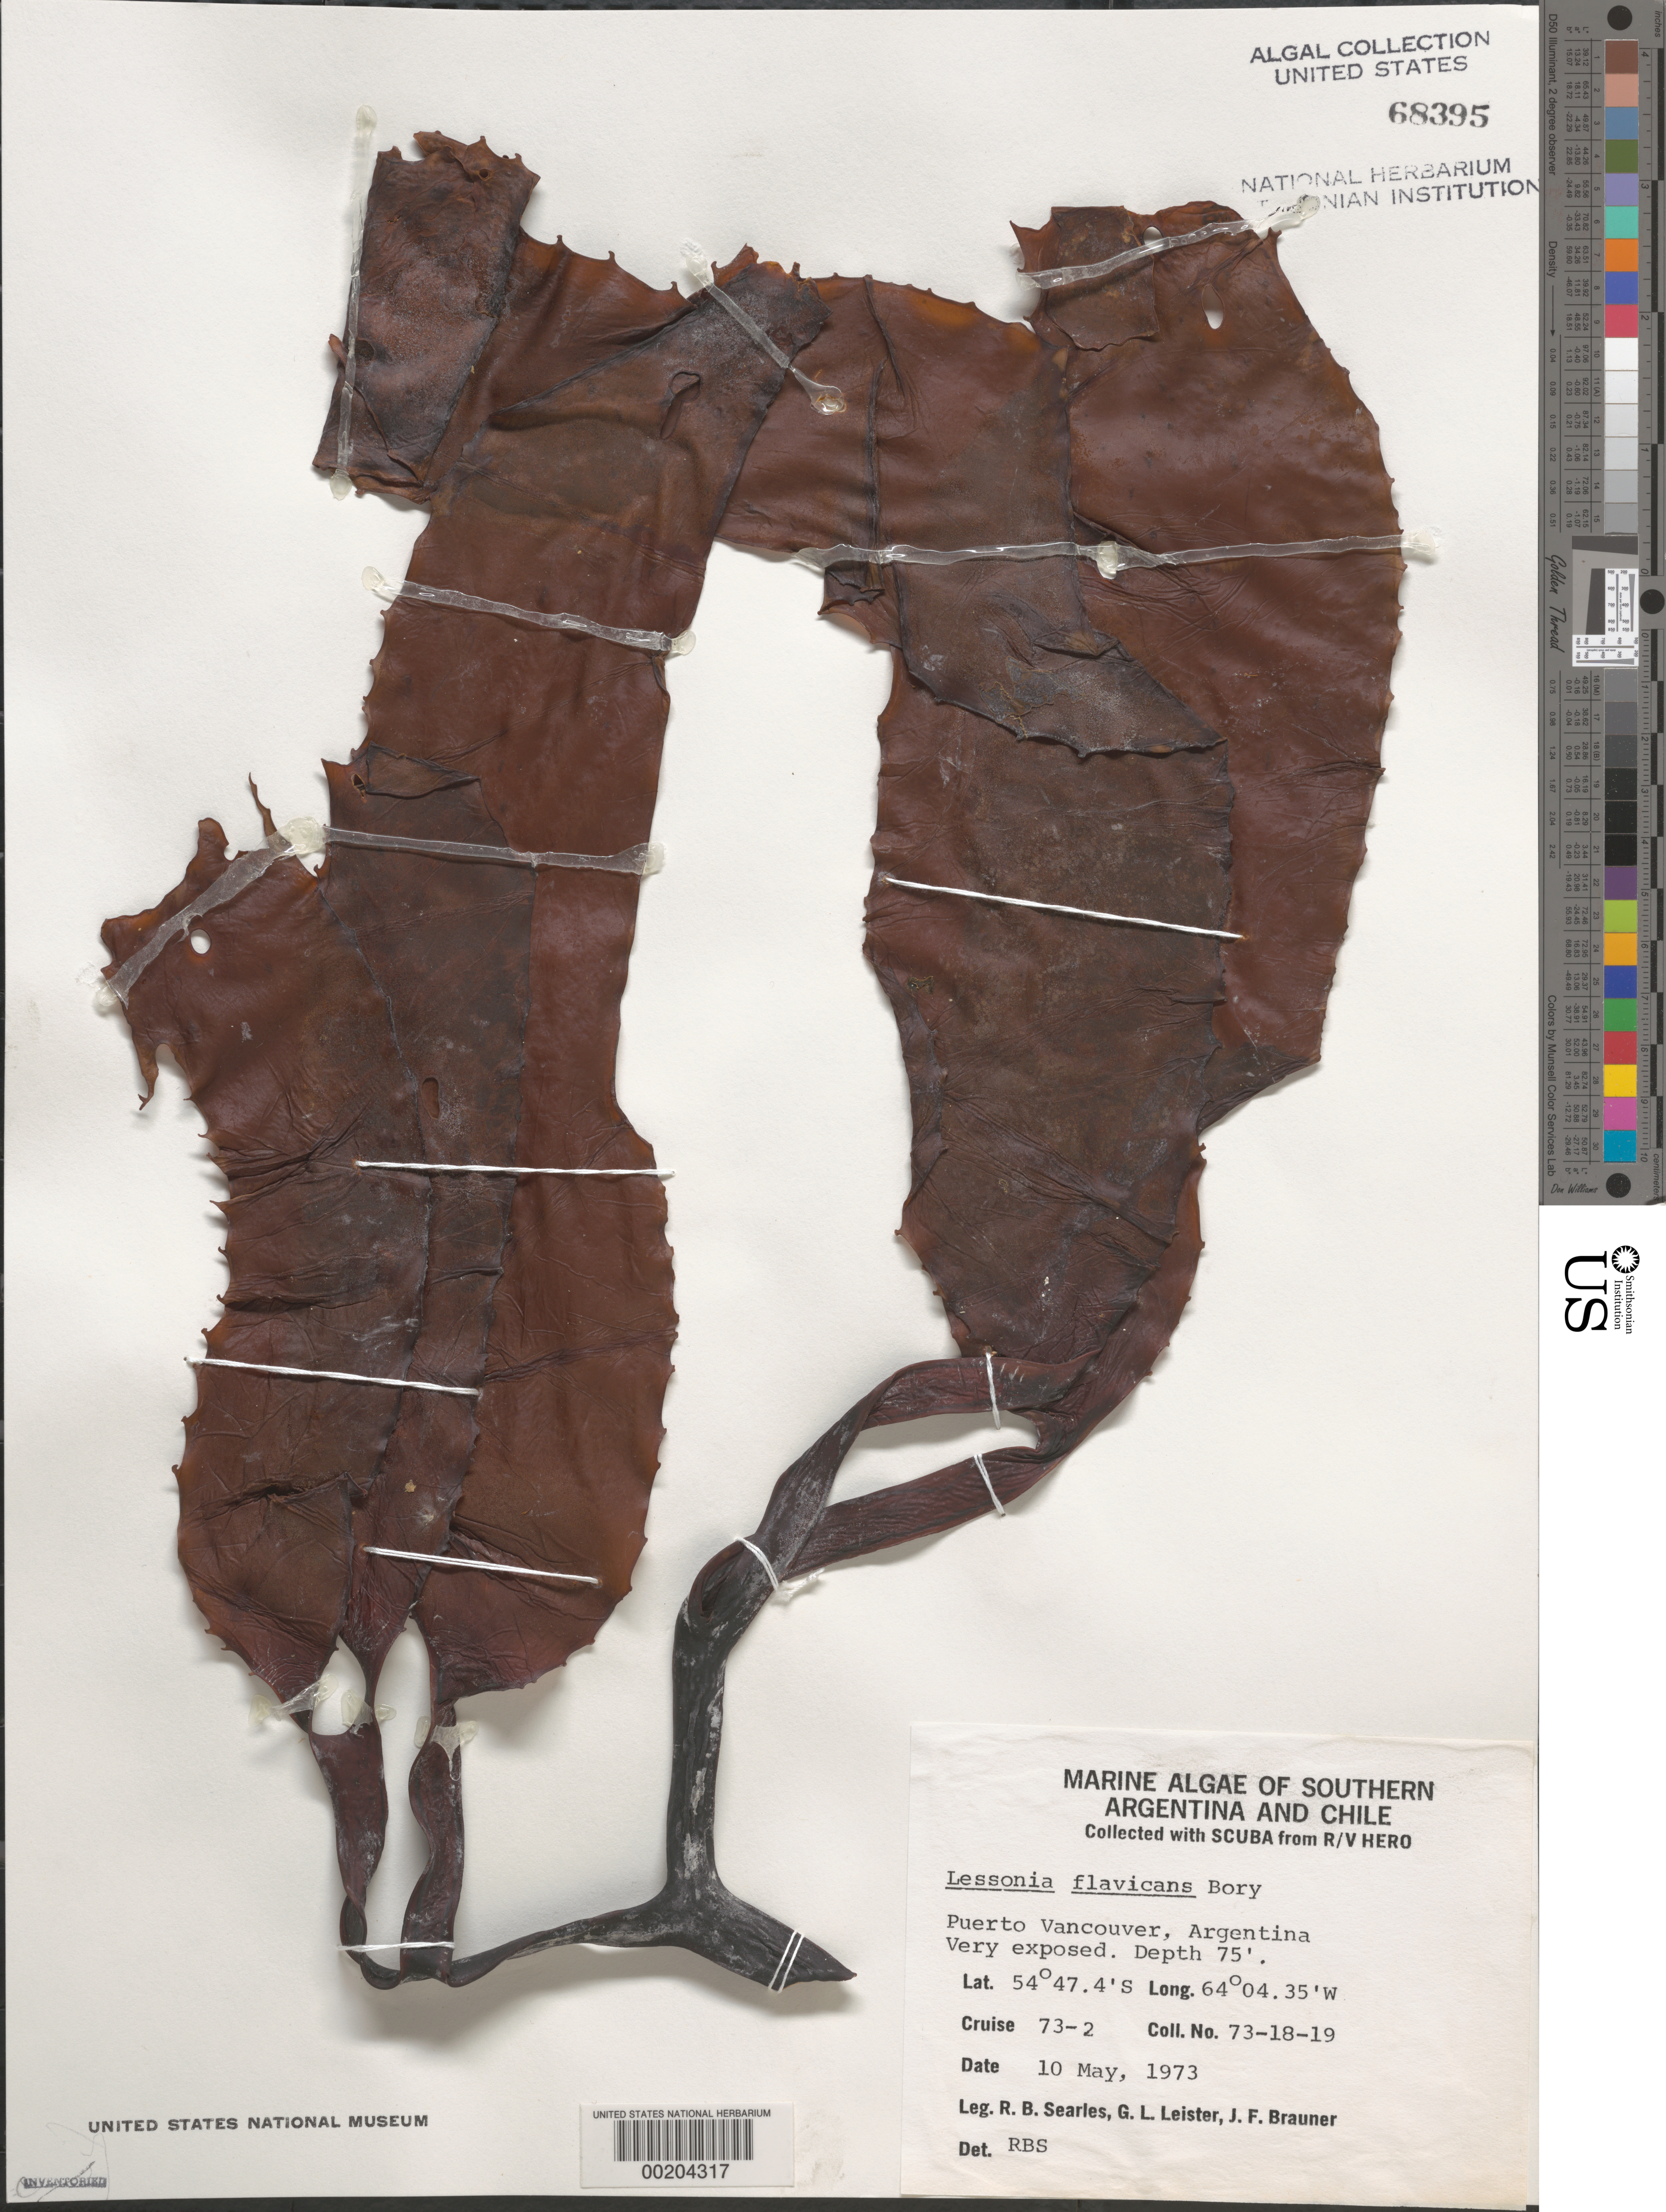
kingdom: Chromista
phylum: Ochrophyta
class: Phaeophyceae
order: Laminariales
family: Lessoniaceae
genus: Lessonia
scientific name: Lessonia flavicans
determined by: Searles, R. B.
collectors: R. Searles, G. Leister & J. F. Brauner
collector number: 73-18-19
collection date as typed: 10 May 1973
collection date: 1973-05-10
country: Argentina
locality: Puerto Vancouver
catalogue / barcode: US 68395